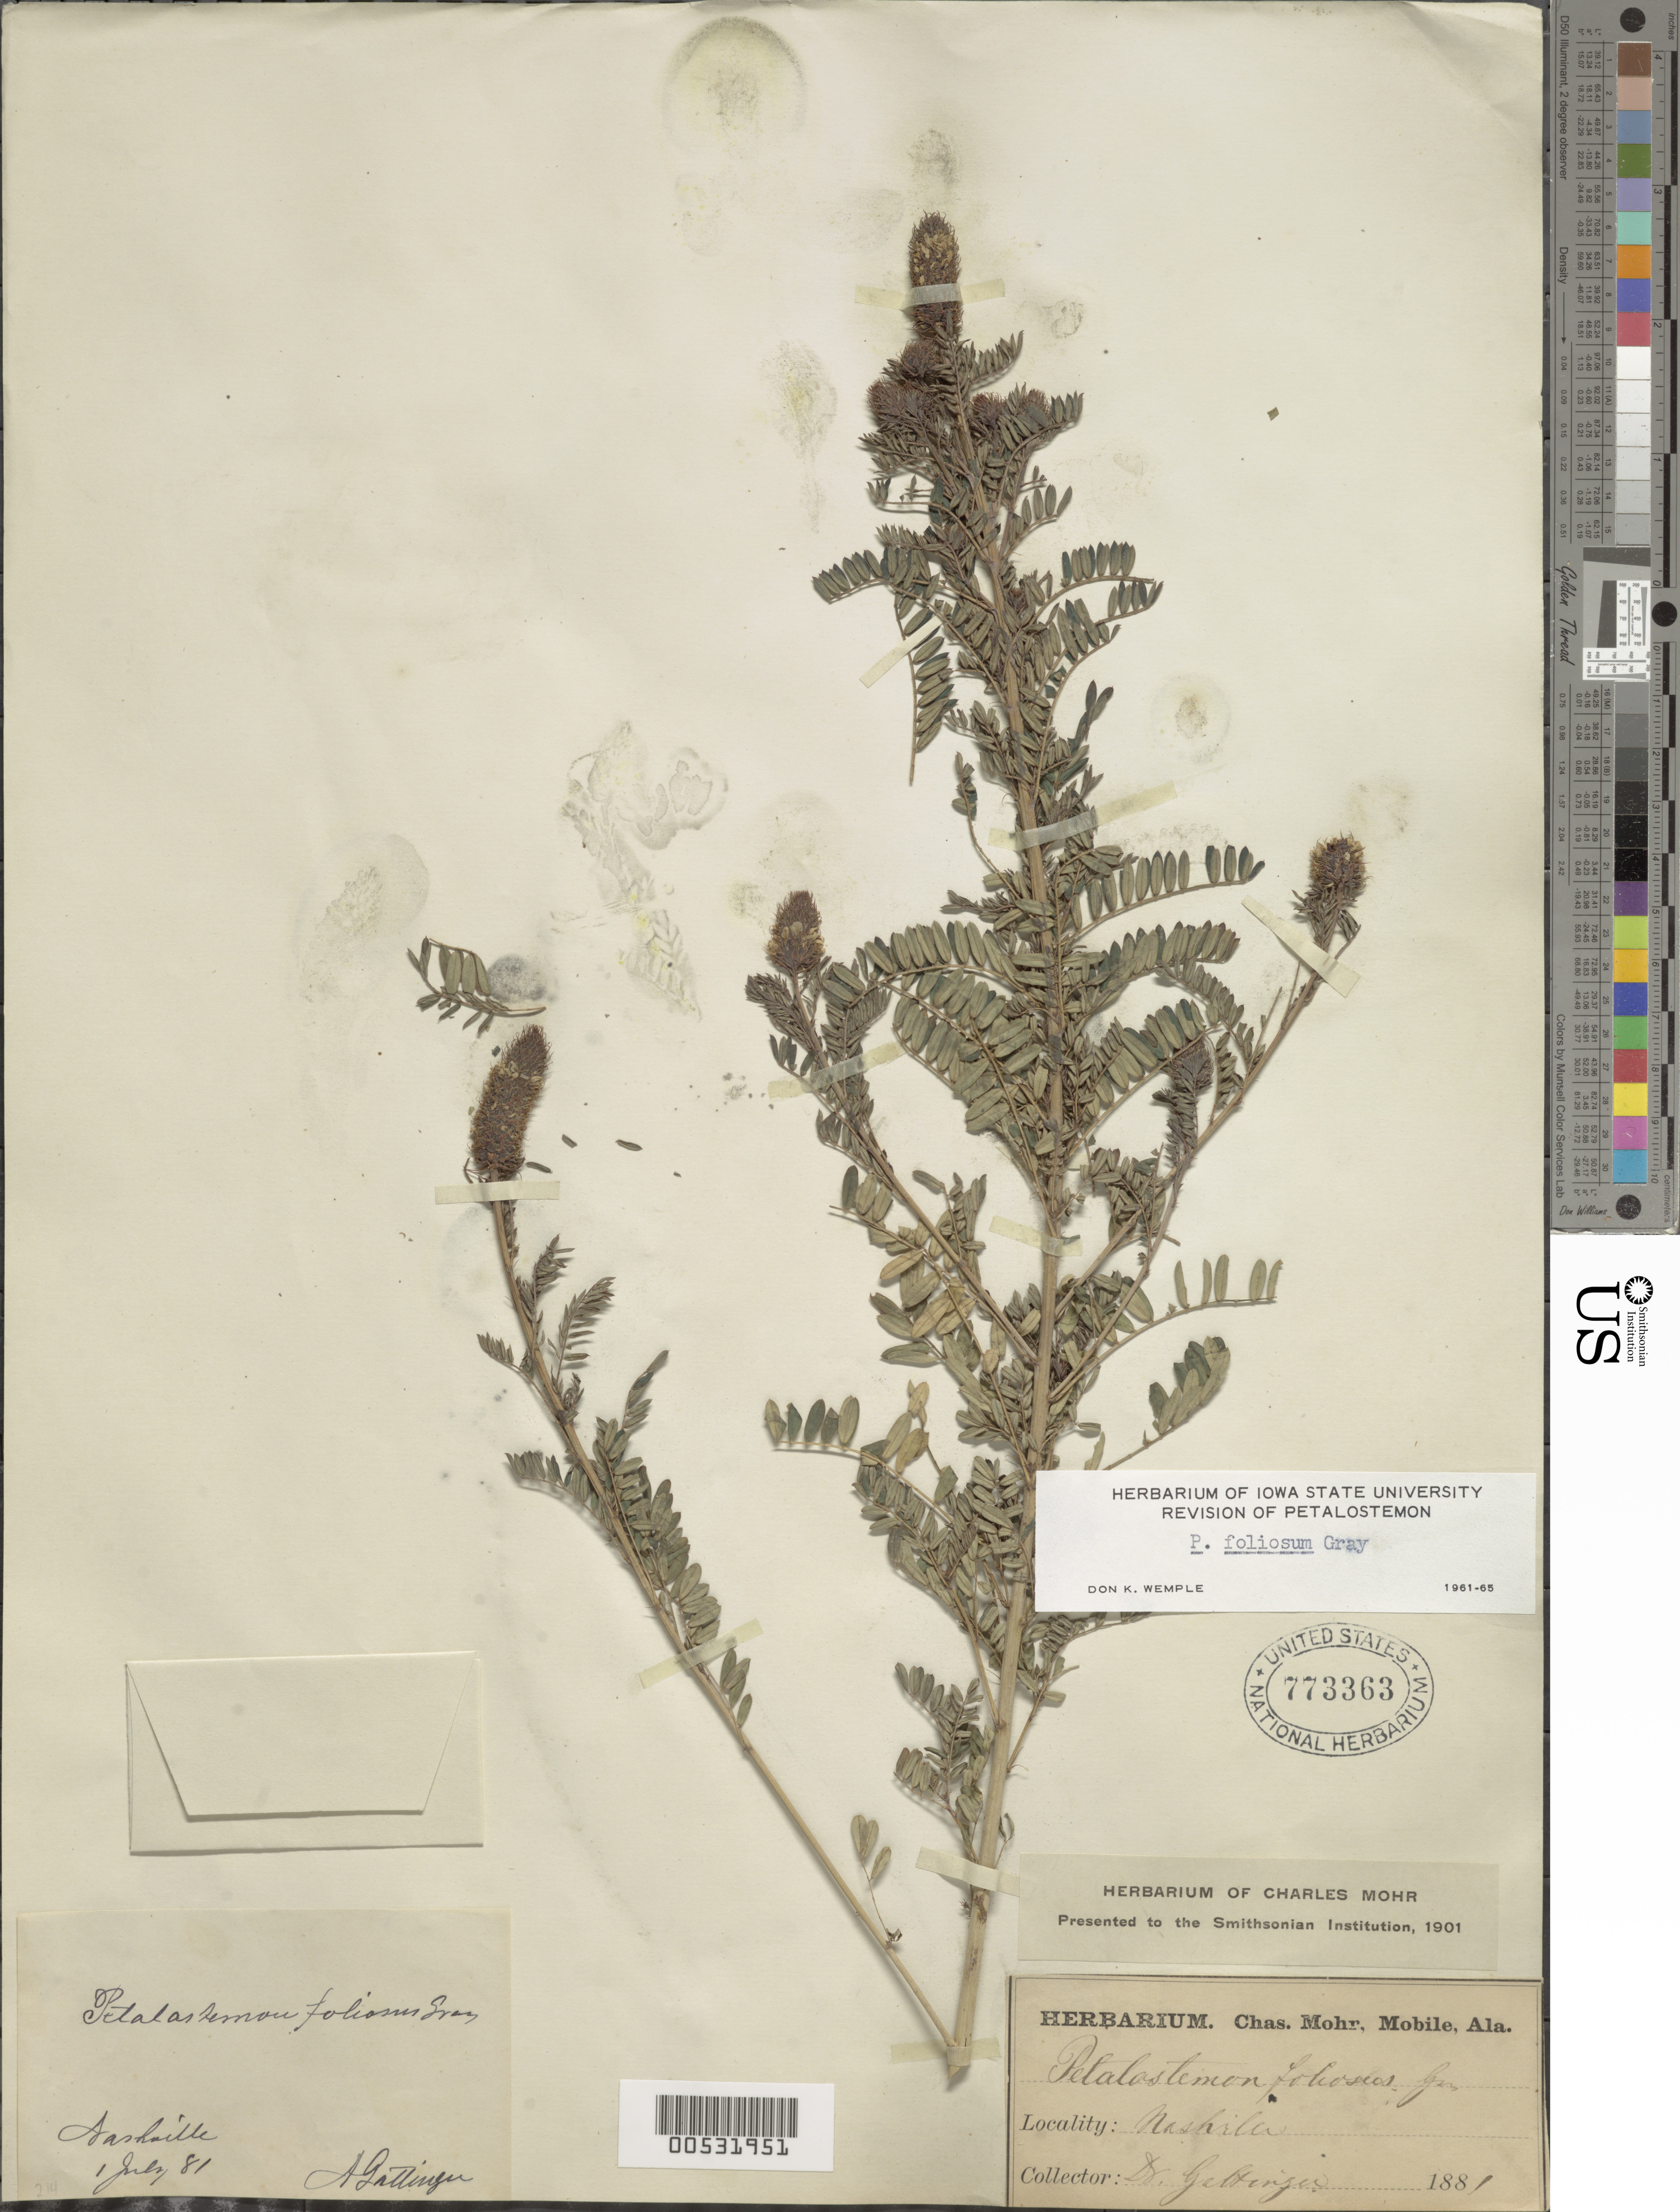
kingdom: Plantae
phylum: Tracheophyta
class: Magnoliopsida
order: Fabales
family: Fabaceae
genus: Dalea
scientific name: Dalea foliosa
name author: (Aiton) Barneby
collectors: A. Gattinger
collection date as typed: Jul 1881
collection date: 1881-07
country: United States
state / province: Tennessee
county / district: Davidson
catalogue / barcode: US 773363